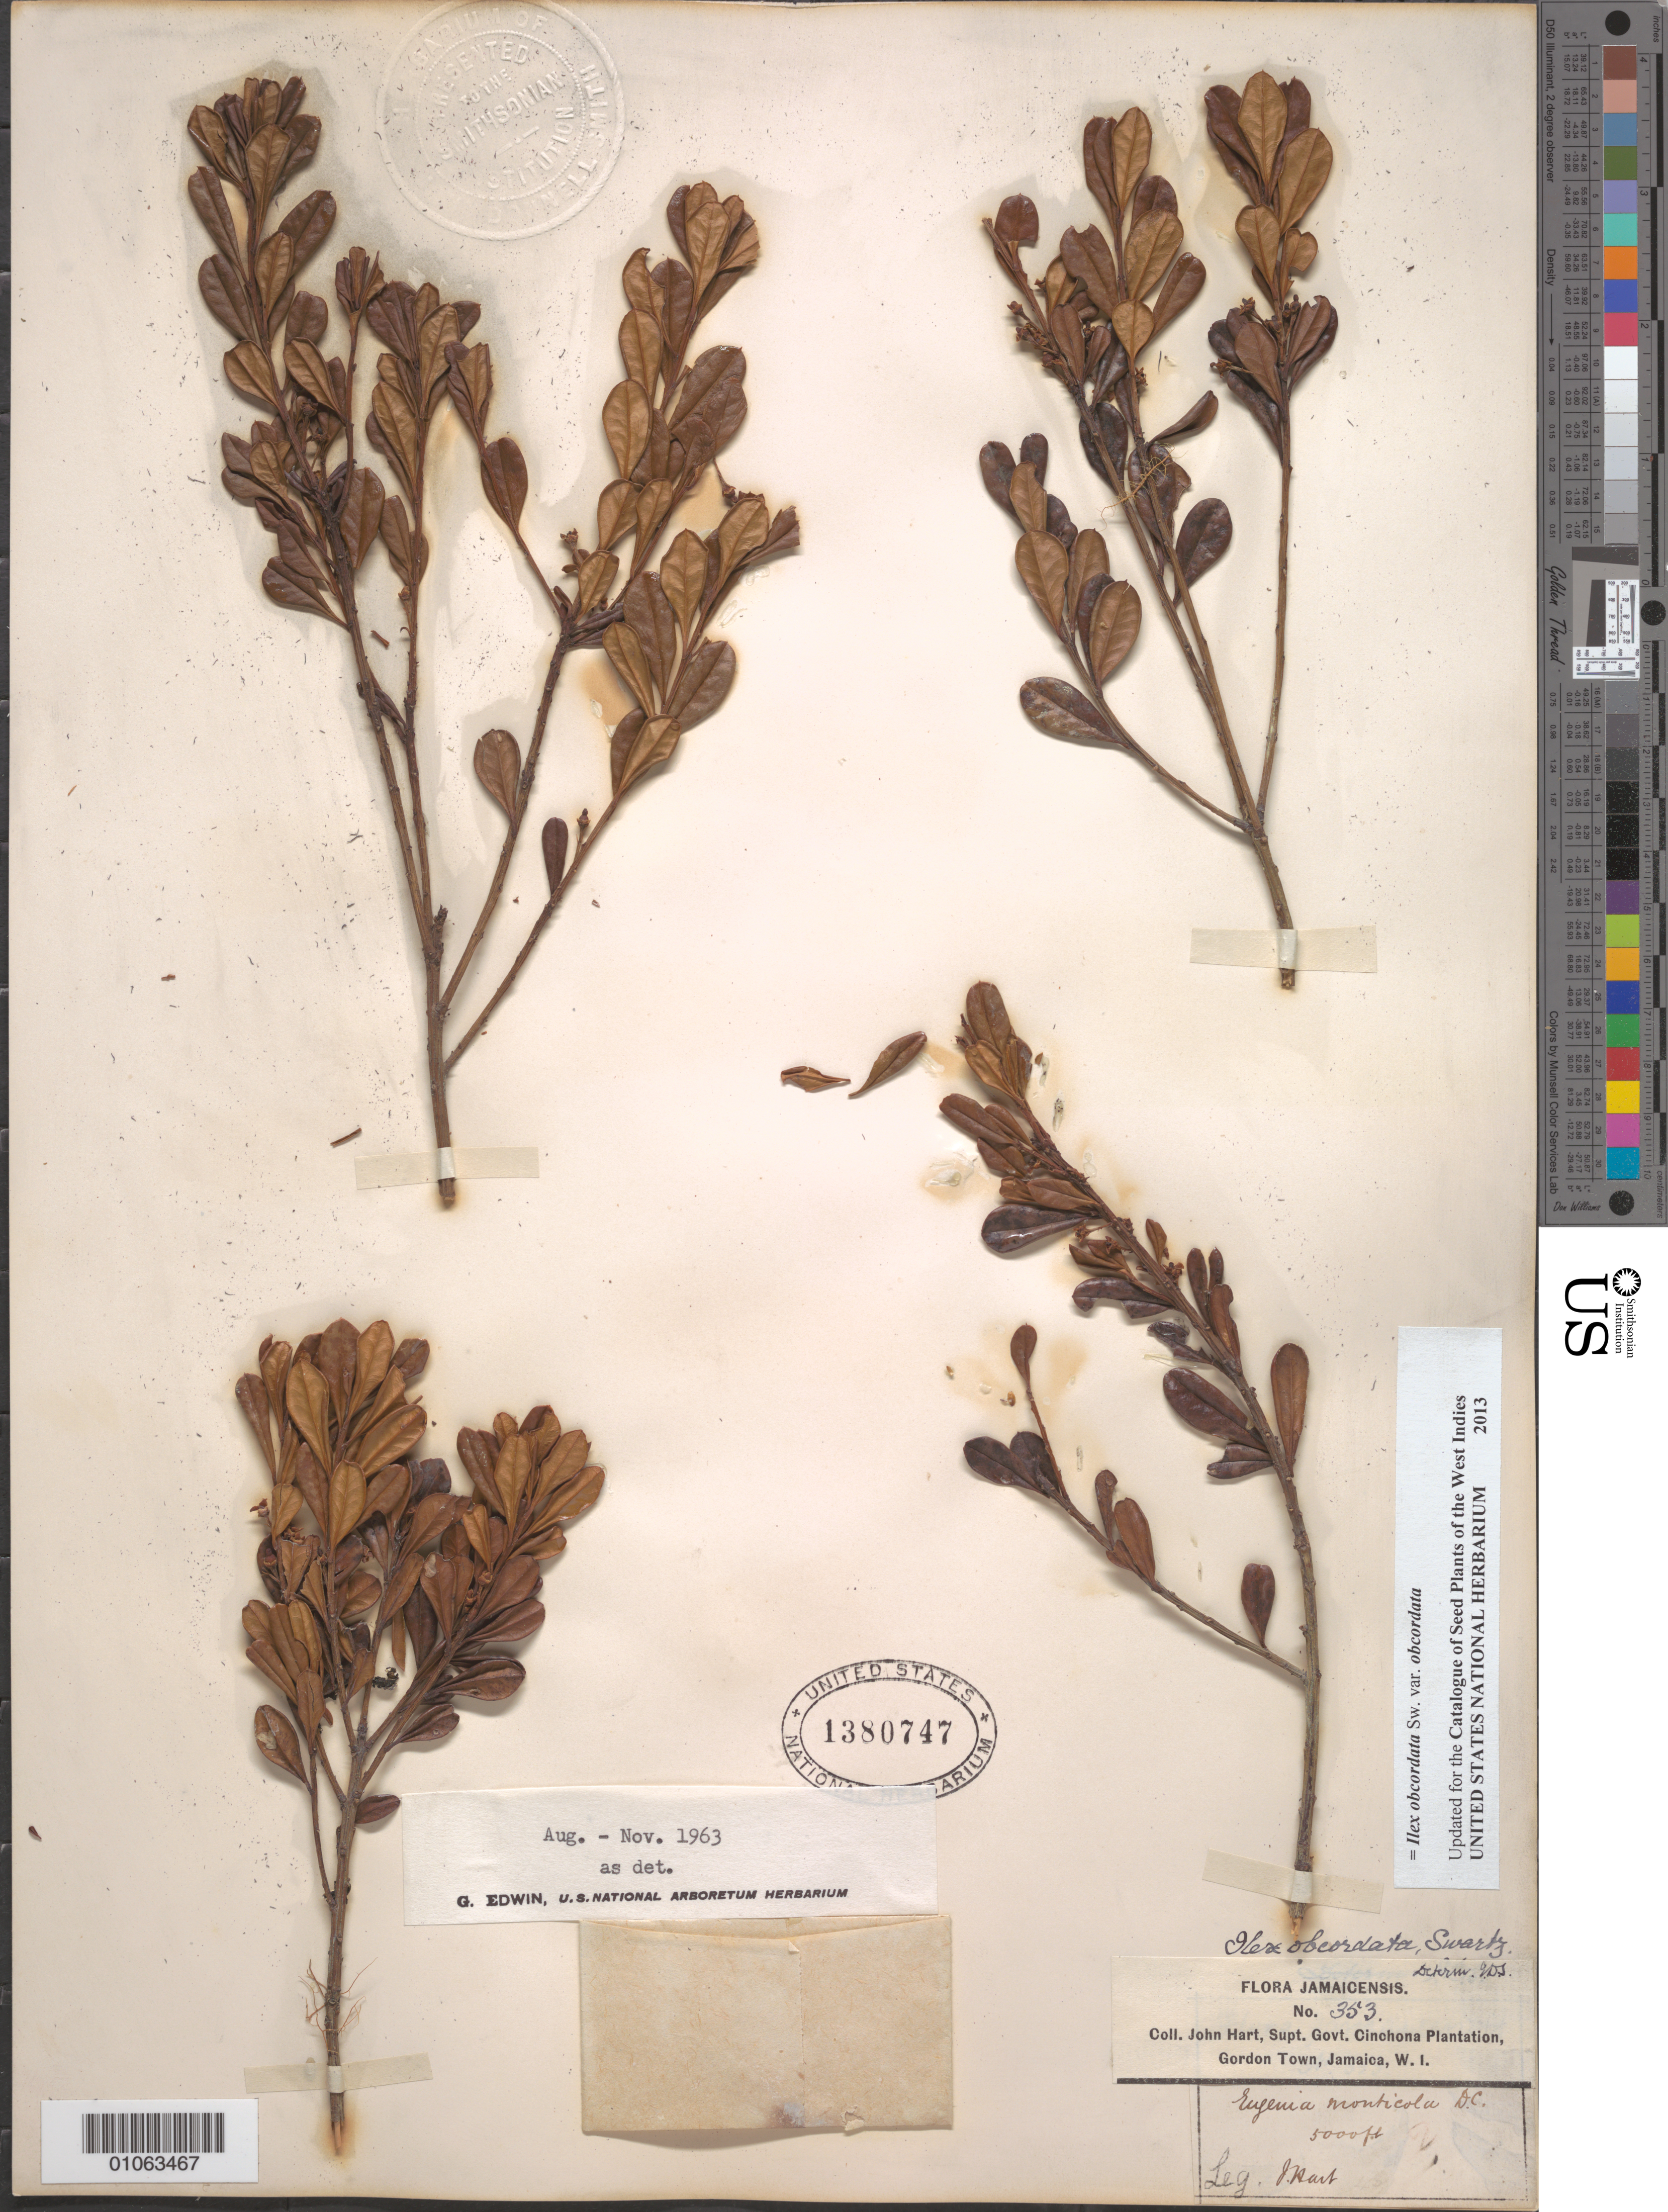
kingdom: Plantae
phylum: Tracheophyta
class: Magnoliopsida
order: Aquifoliales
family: Aquifoliaceae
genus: Ilex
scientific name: Ilex obcordata var. obcordata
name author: Sw.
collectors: J. Hart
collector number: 353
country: Jamaica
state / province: Kingston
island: Jamaica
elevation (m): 1524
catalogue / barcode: US 1380747